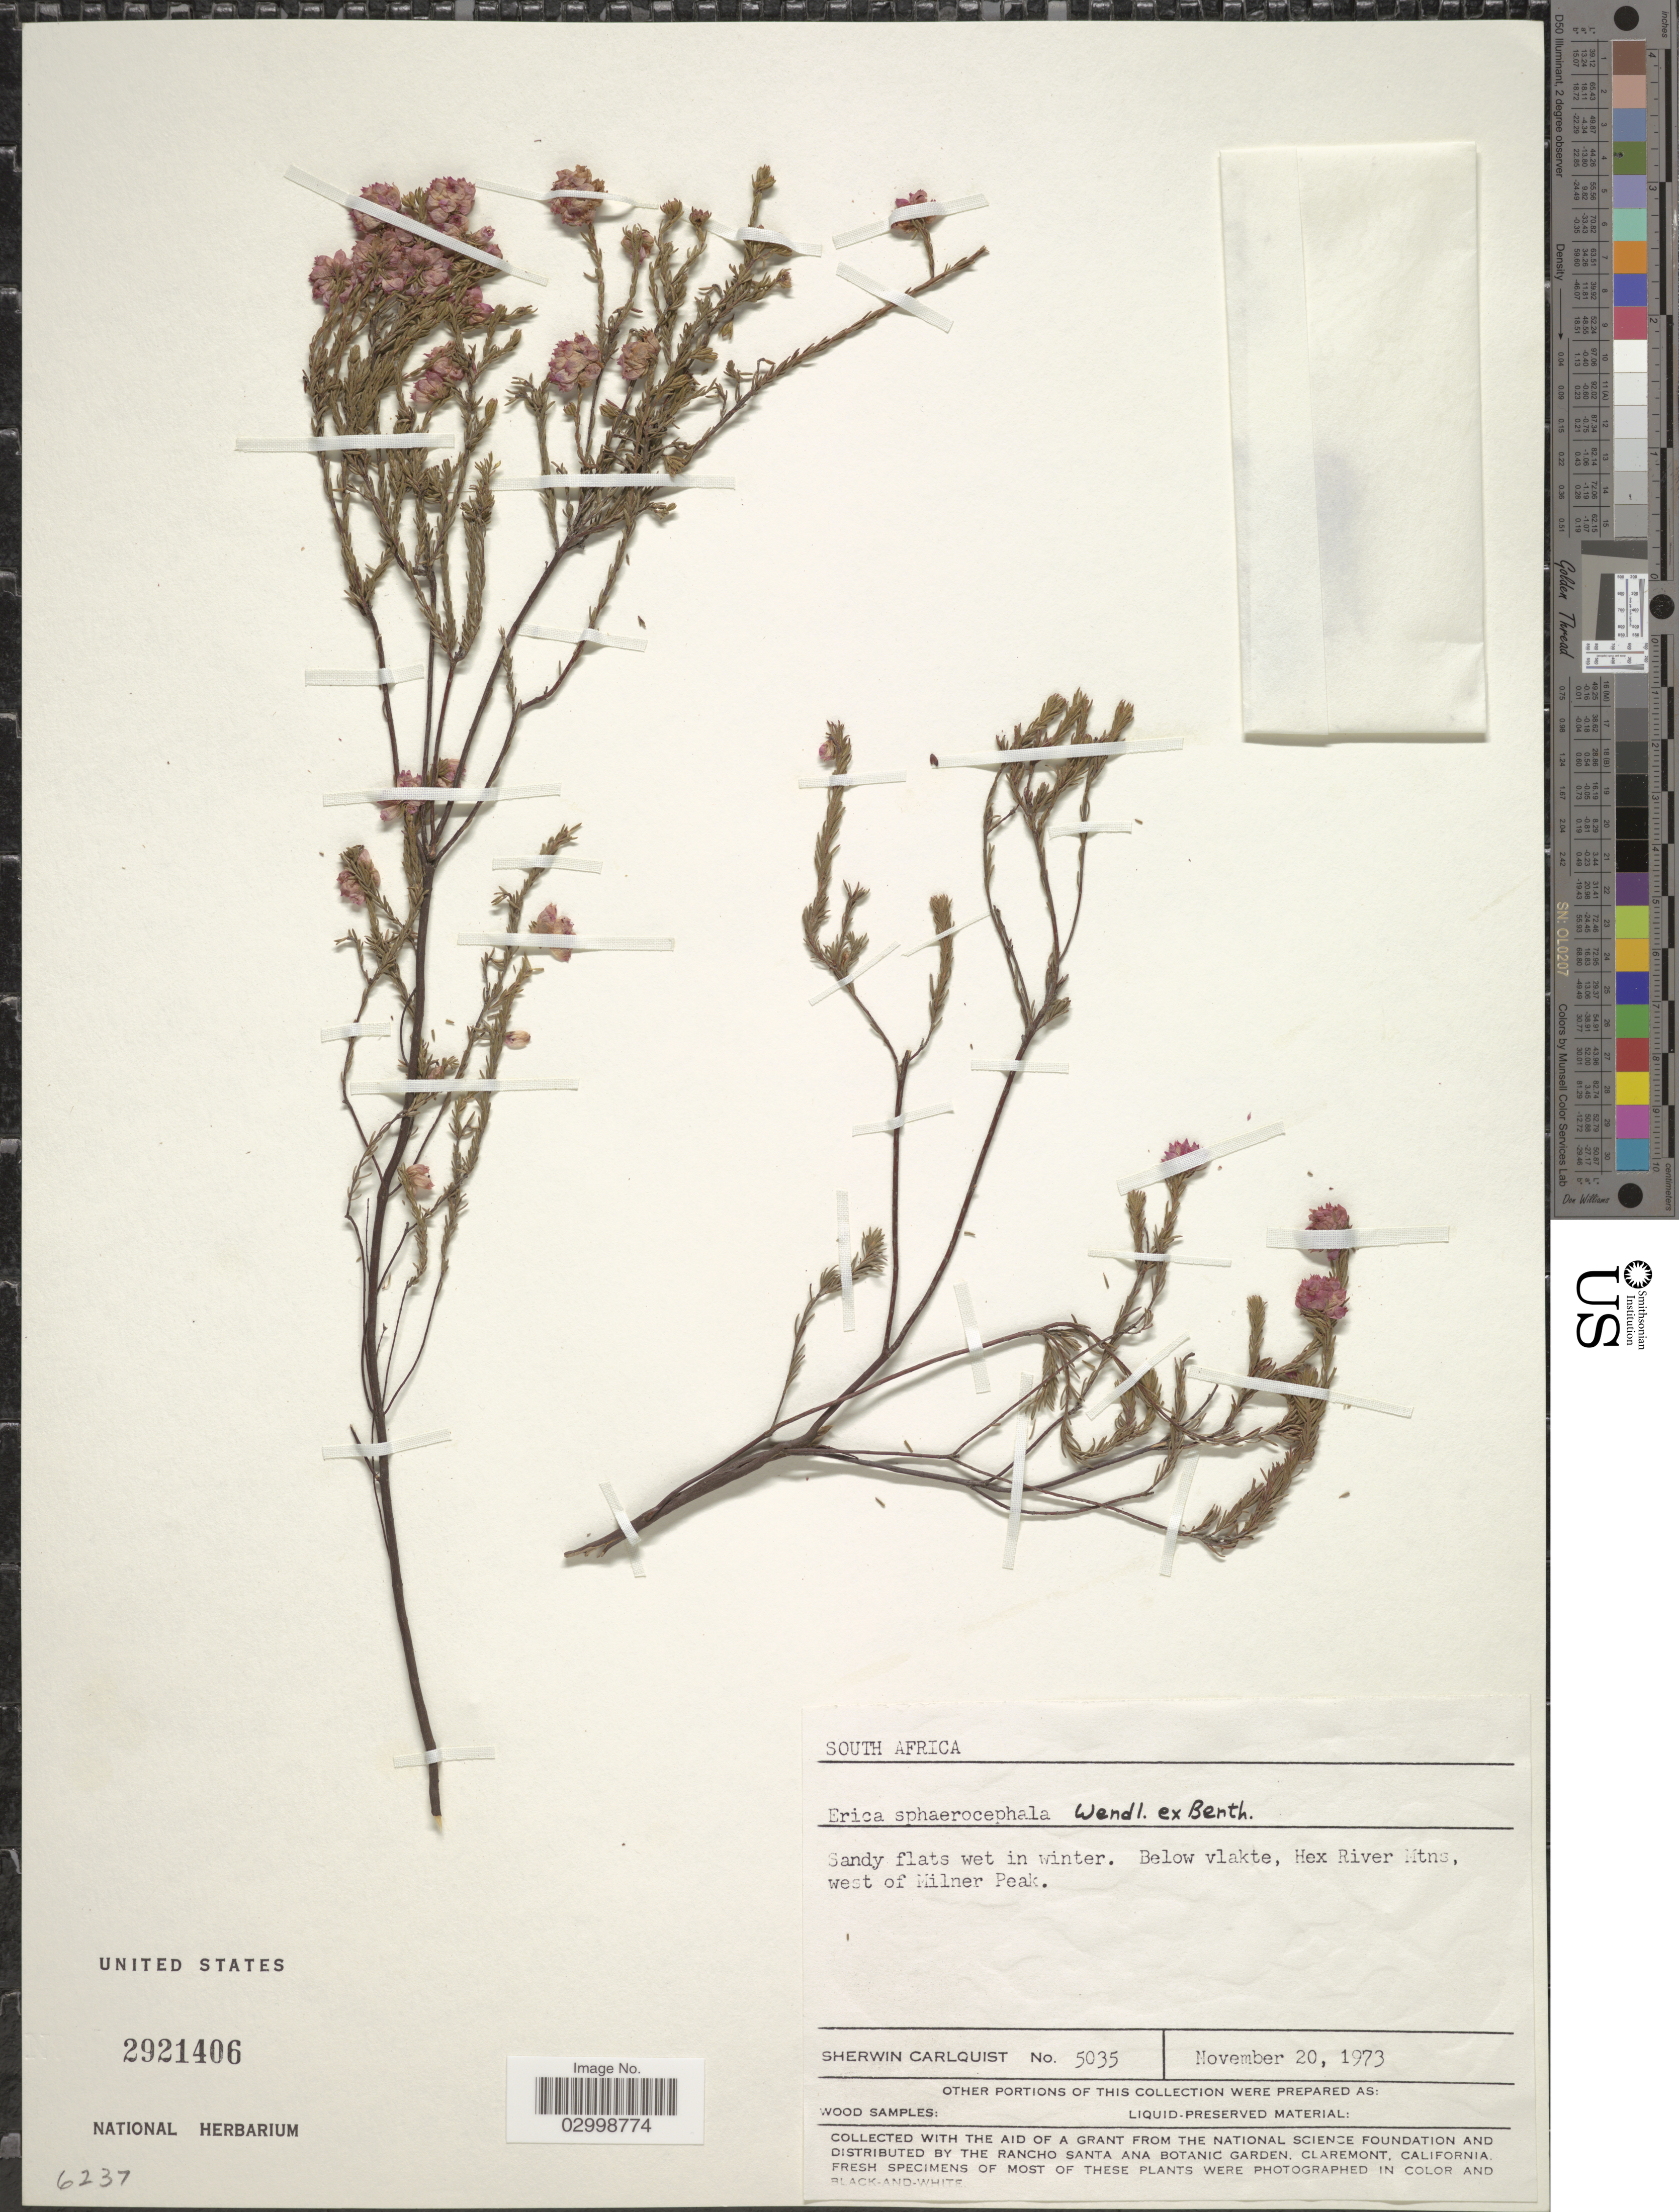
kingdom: Plantae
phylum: Tracheophyta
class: Magnoliopsida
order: Ericales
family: Ericaceae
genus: Erica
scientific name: Erica sphaerocephala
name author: J.C. Wendl. ex Benth.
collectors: S. Carlquist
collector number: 5035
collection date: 1973-11-20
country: South Africa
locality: Sandy flats wet in winter. Below vlakte, Hex River Mtns, west of Milner Peak.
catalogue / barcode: US 2921406